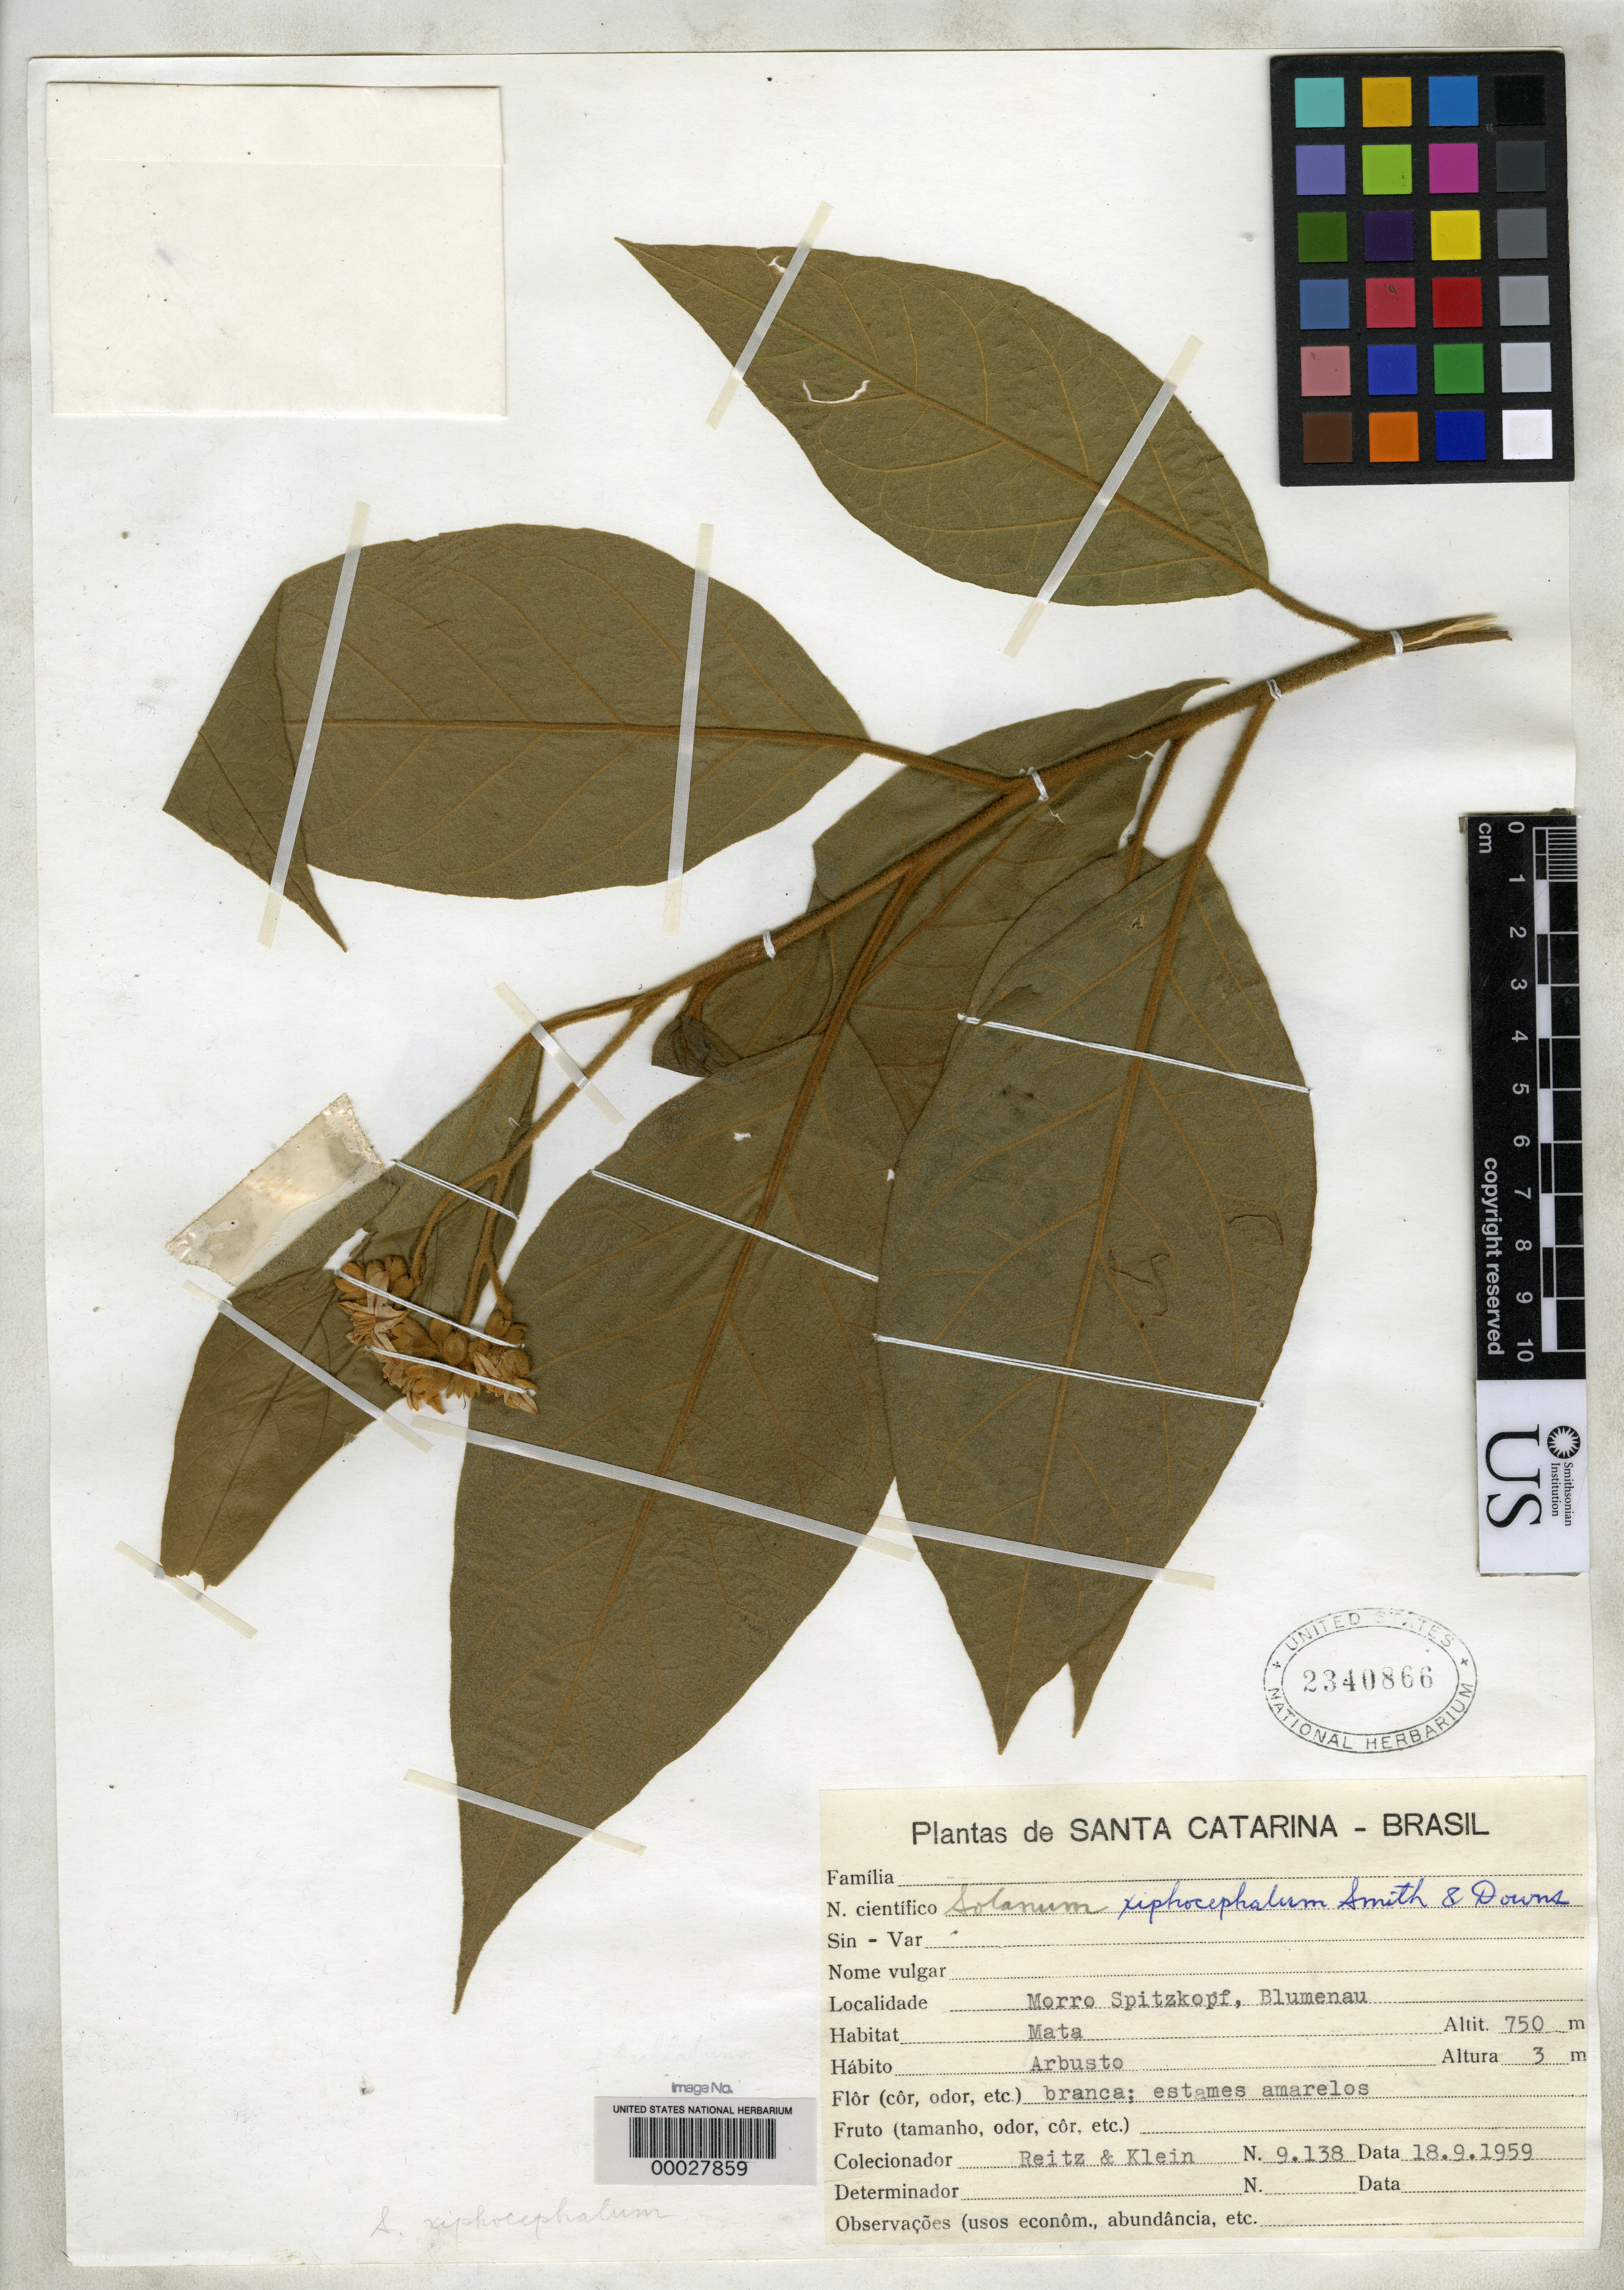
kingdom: Plantae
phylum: Tracheophyta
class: Magnoliopsida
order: Solanales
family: Solanaceae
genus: Solanum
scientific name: Solanum xiphocephalum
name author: L.B. Sm. & Downs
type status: Holotype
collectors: R. Reitz & R. M. Klein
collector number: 9138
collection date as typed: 18 Sep 1959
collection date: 1959-09-18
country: Brazil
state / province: Santa Catarina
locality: Morro Spitzkopf, Blumenau.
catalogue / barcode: US 2340866